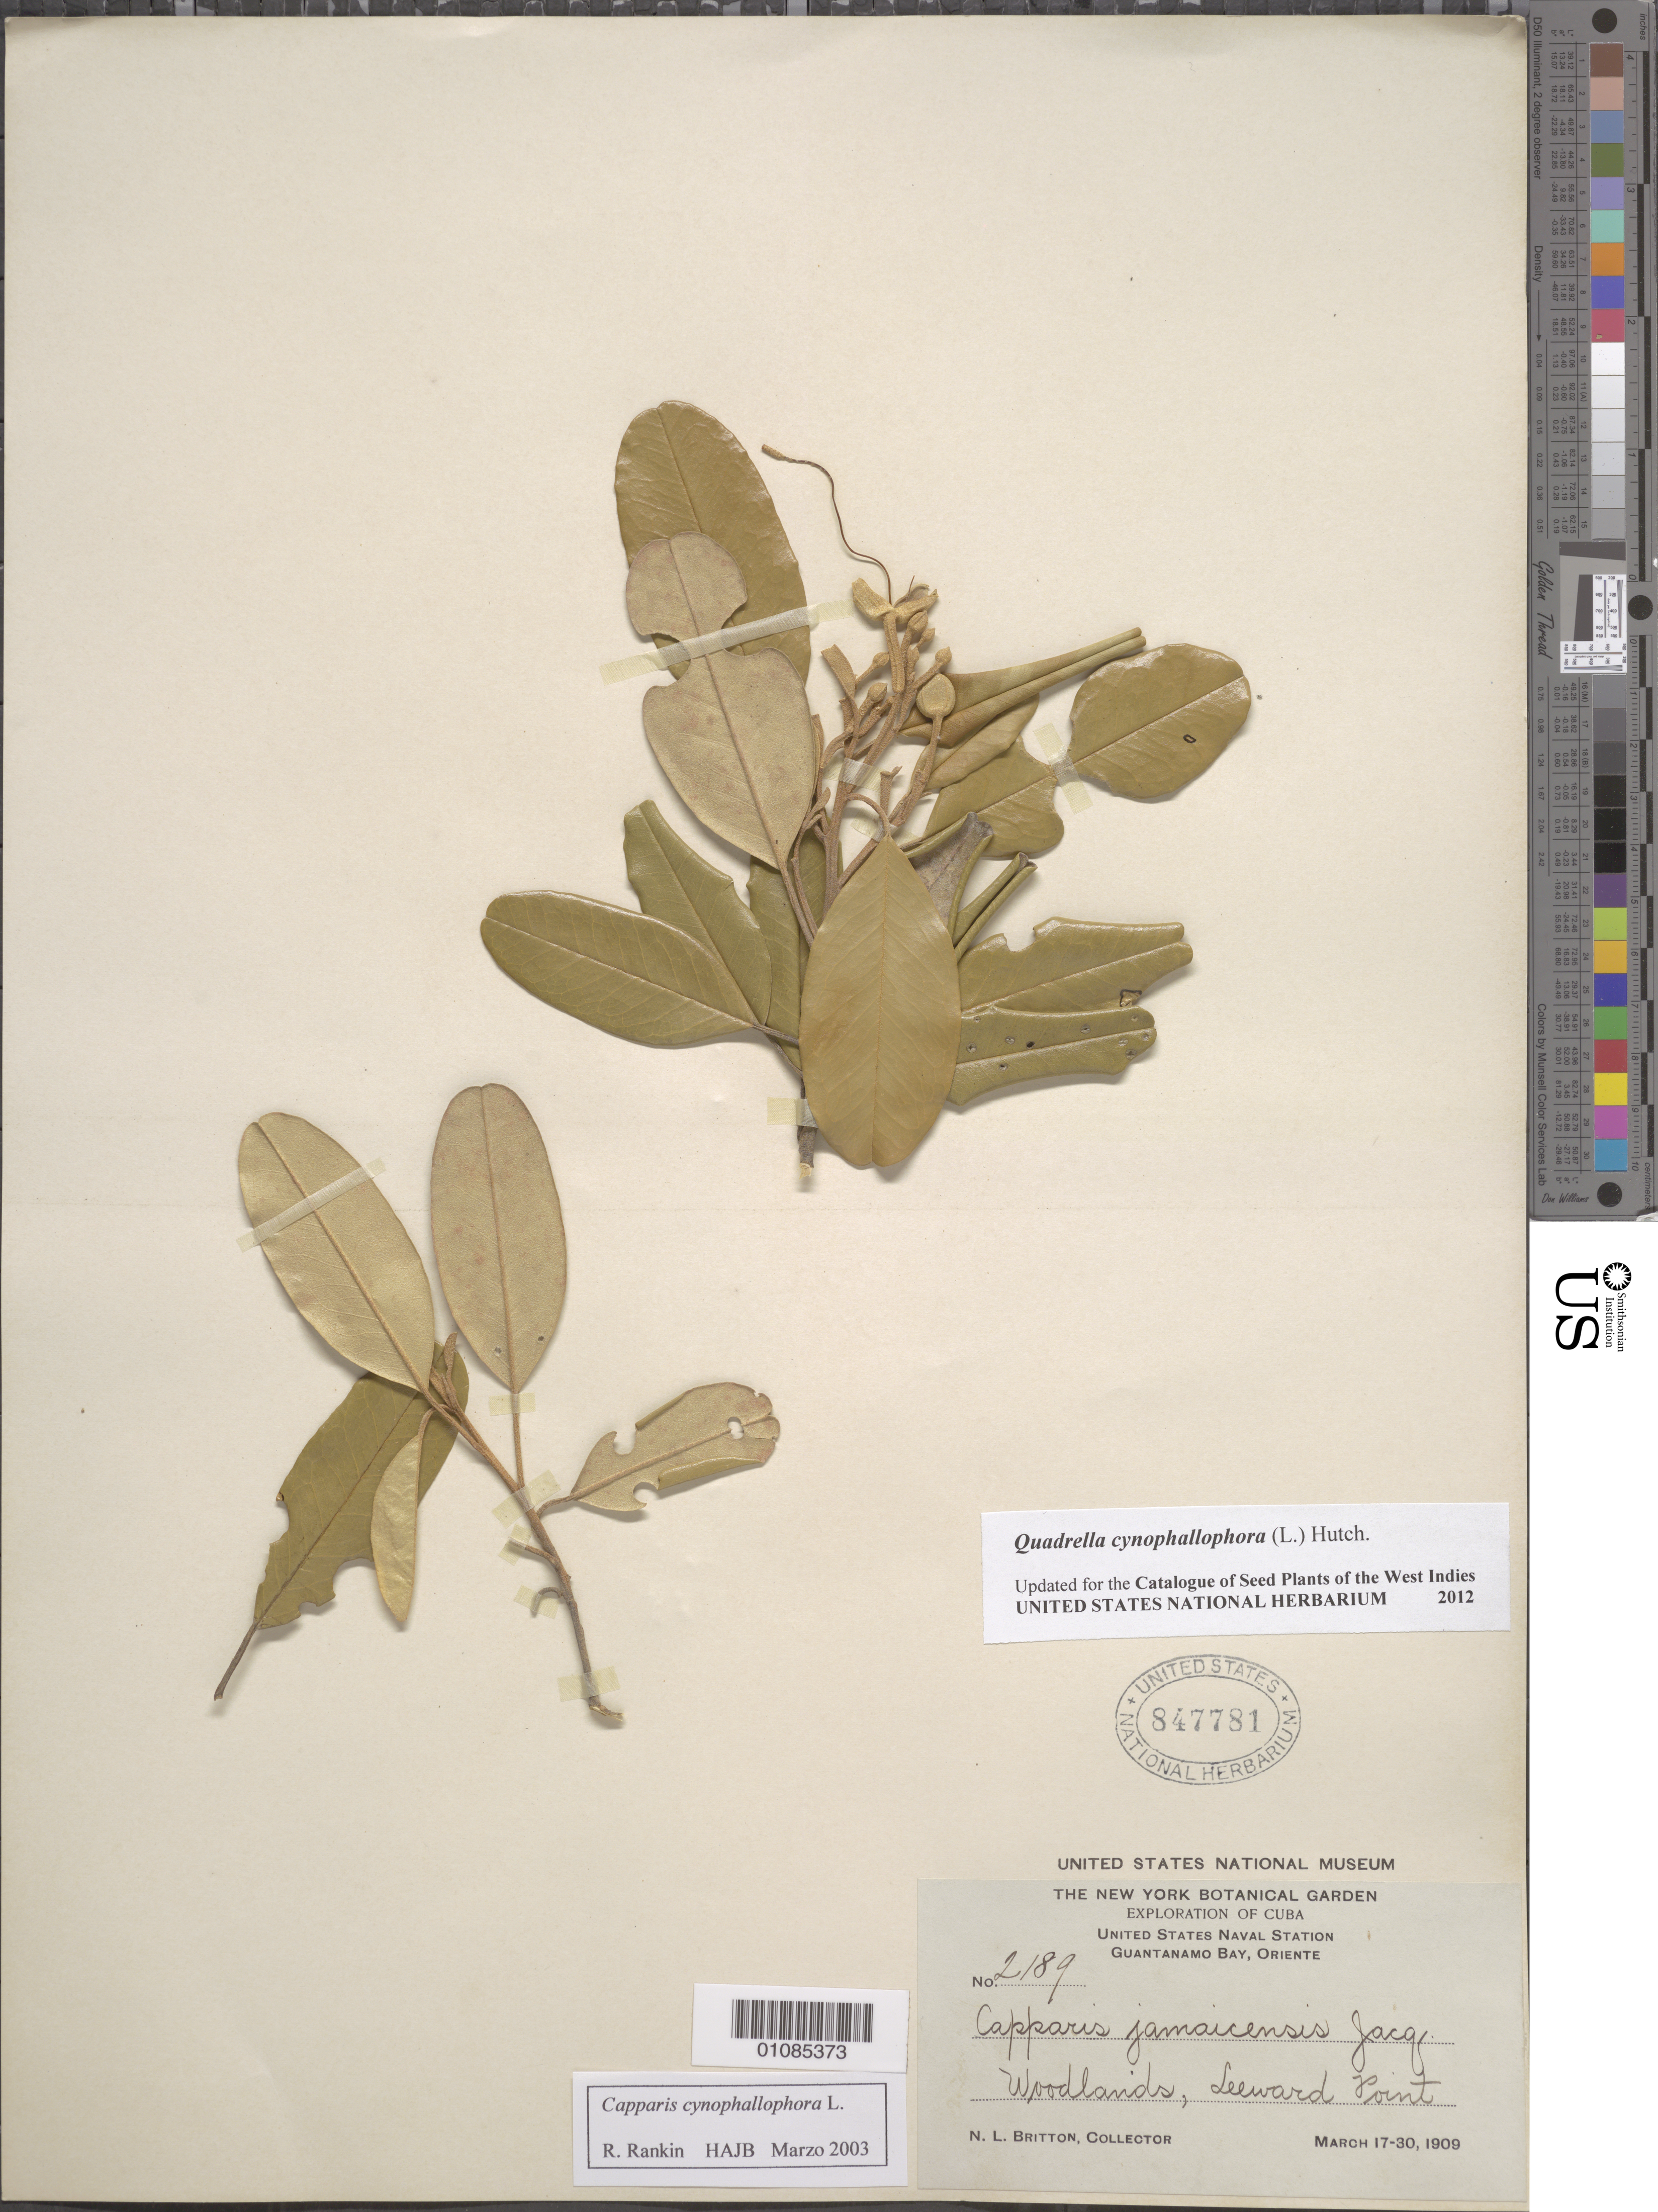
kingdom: Plantae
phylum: Tracheophyta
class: Magnoliopsida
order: Brassicales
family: Capparaceae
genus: Quadrella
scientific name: Quadrella cynophallophora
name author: (L.) Hutch.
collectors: N. Britton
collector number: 2189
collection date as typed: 17 Mar 1909 to 30 Mar 1909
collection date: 1909-03-17/1909-03-30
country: Cuba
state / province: Guantánamo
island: Cuba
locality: United States Naval Station Guantánamo Bay, Oriente Leeward Point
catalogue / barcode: US 847781